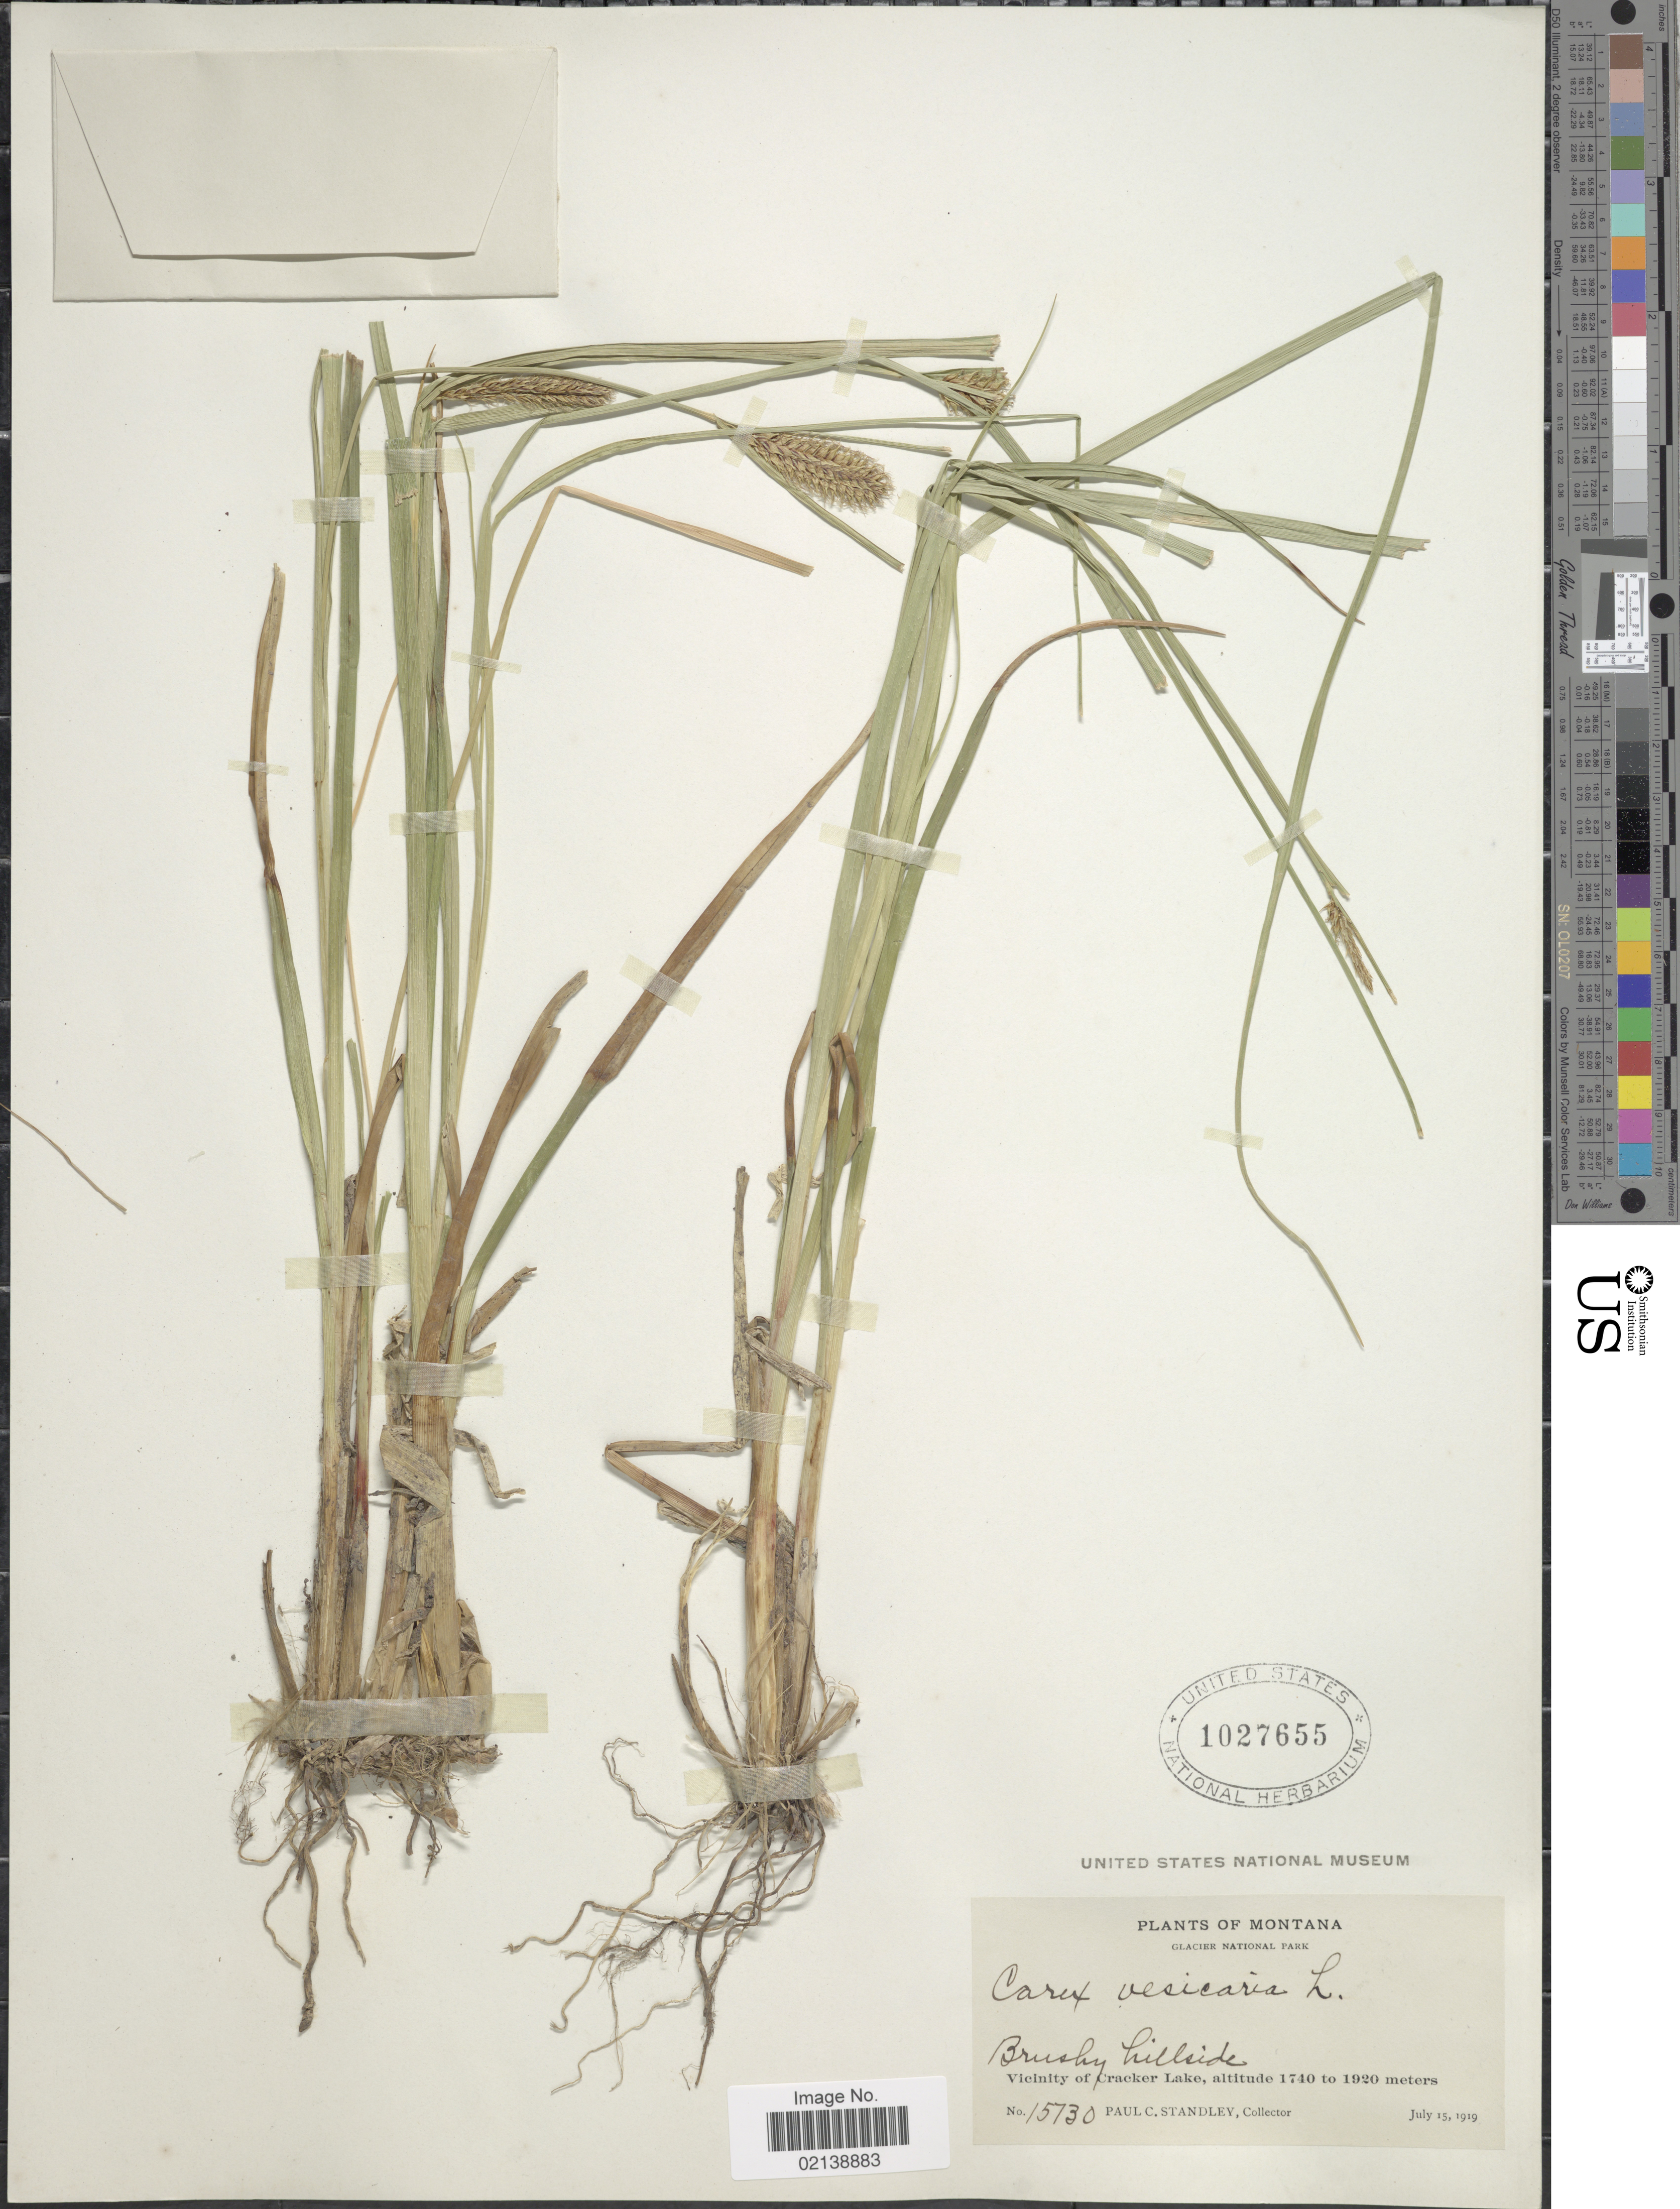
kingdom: Plantae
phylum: Tracheophyta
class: Liliopsida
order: Poales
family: Cyperaceae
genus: Carex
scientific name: Carex vesicaria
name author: L.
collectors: P. C. Standley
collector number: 15730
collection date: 1919-07-15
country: United States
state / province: Montana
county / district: Glacier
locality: Glacier National Park, Vicinity of Cracker Lake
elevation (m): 1740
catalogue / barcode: US 1027655